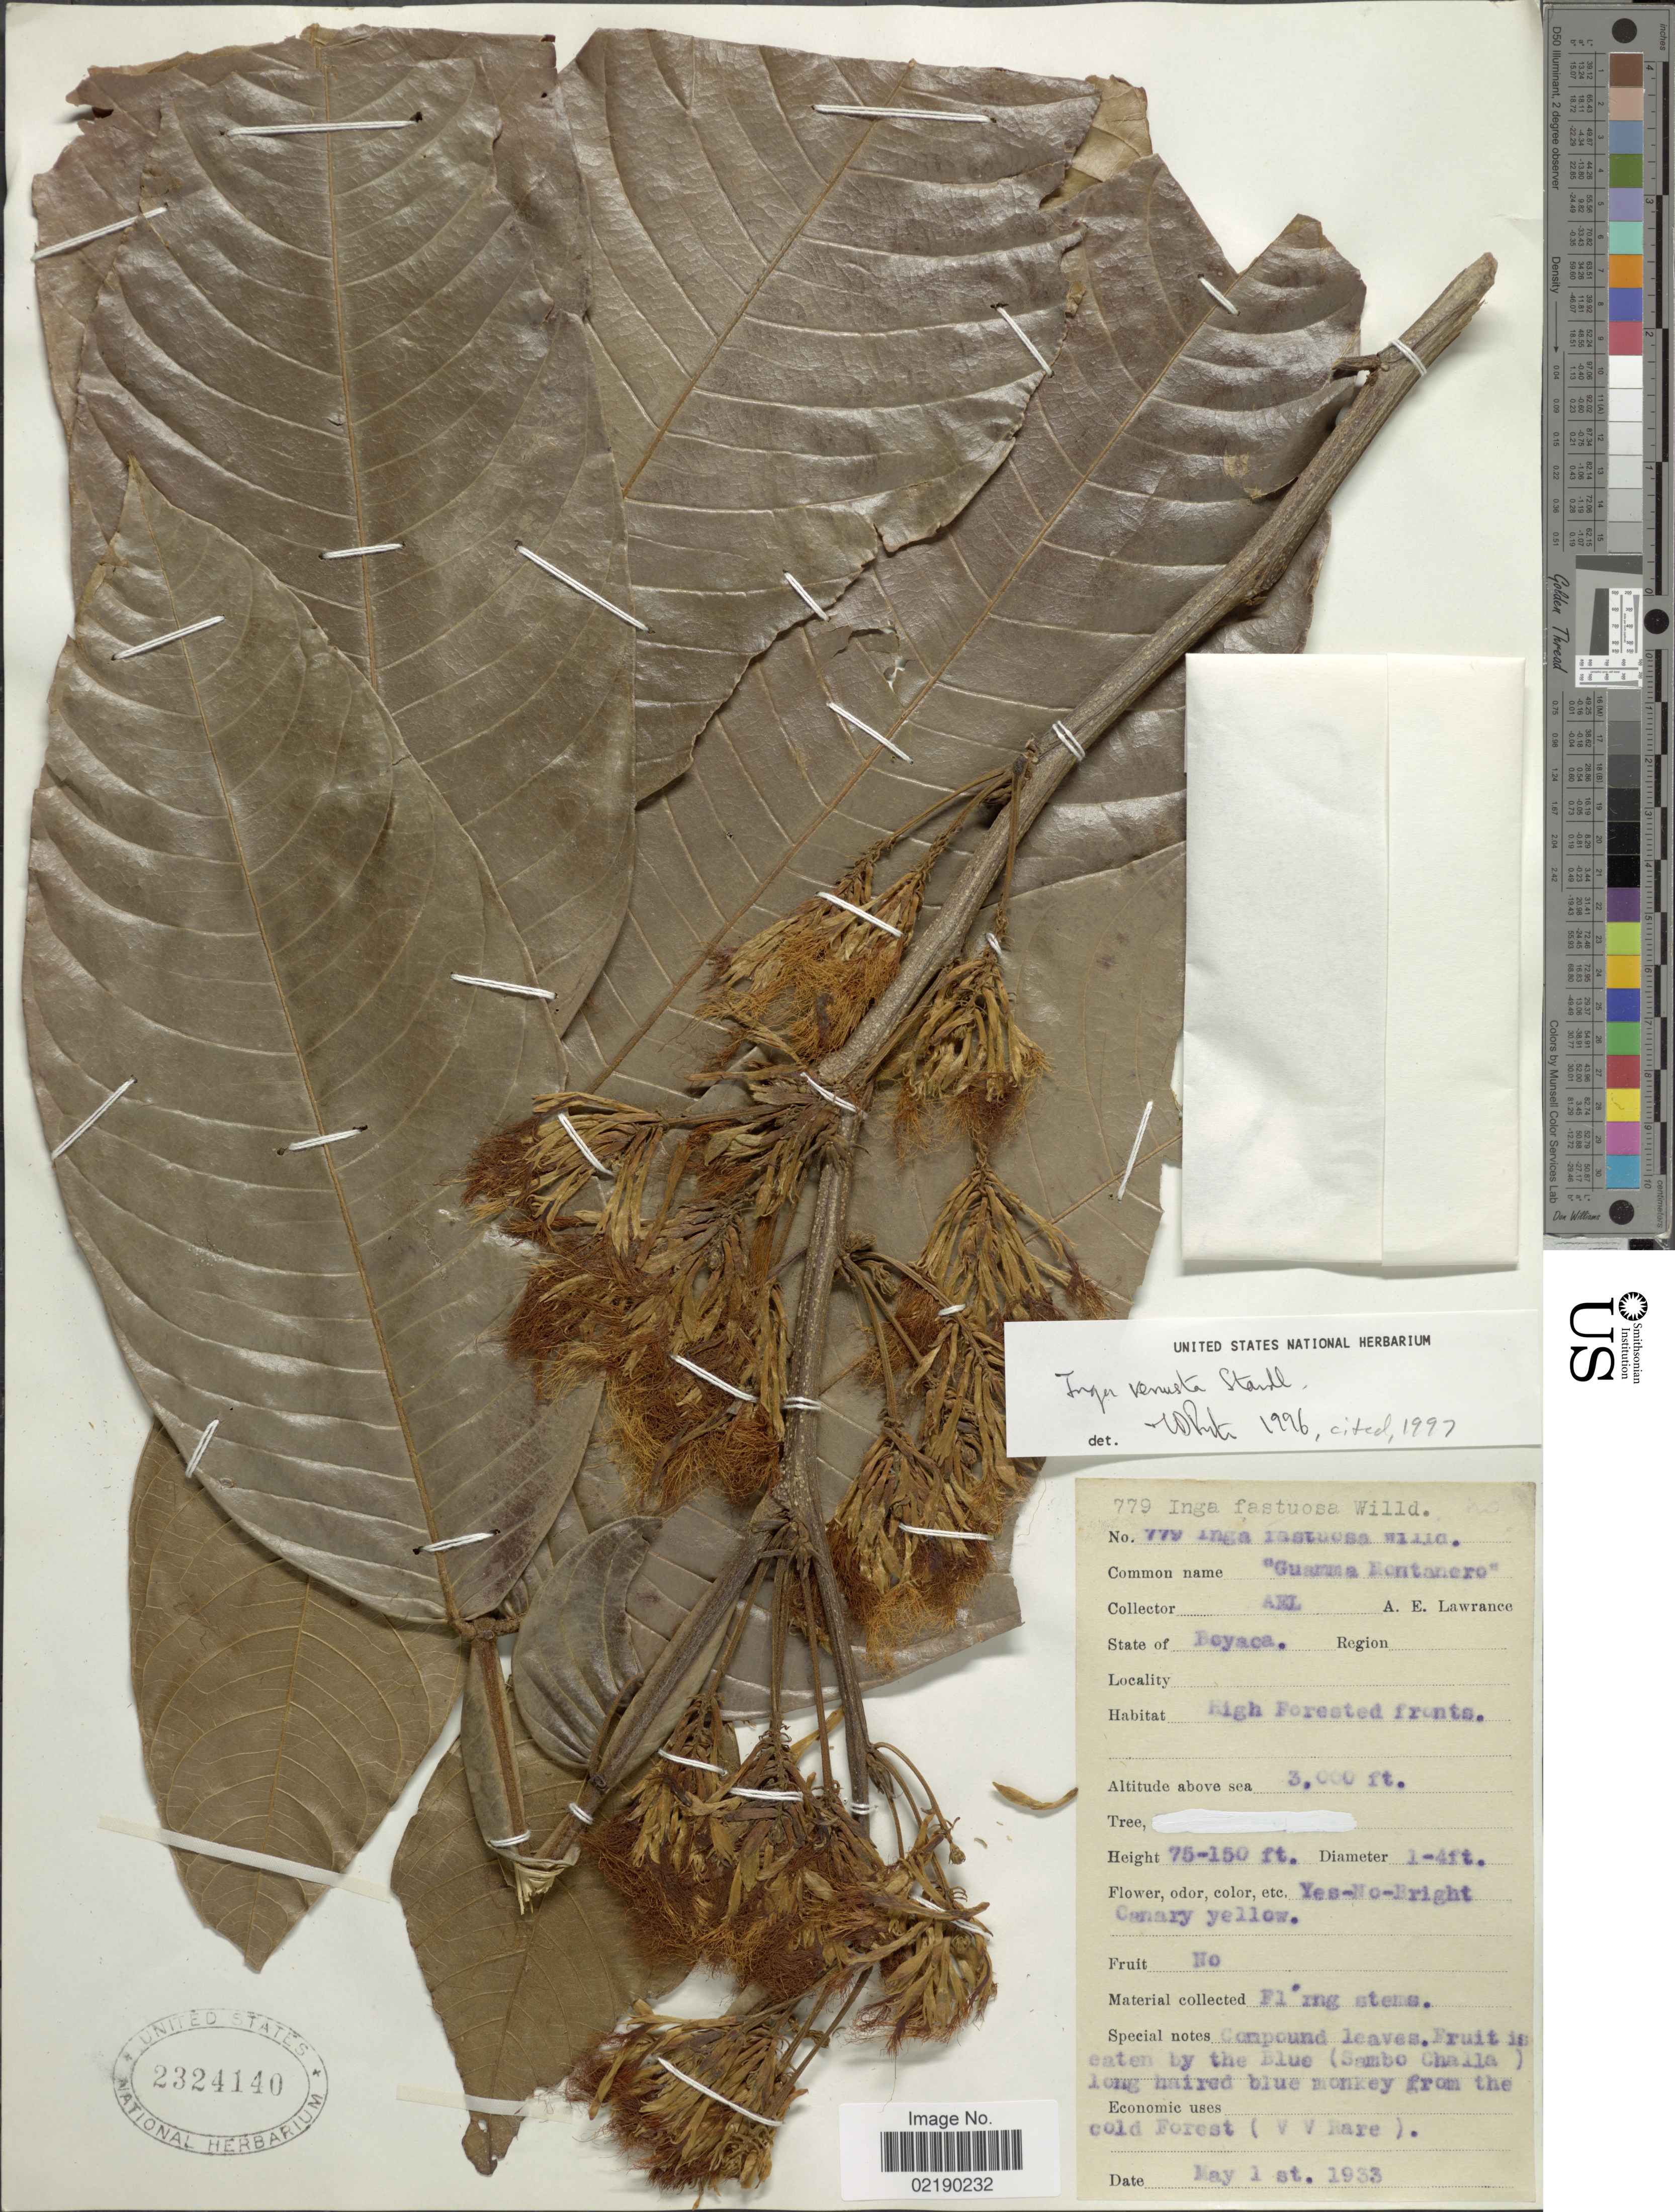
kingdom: Plantae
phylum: Tracheophyta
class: Magnoliopsida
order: Fabales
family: Fabaceae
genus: Inga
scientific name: Inga venusta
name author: Standl.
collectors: A. Lawrance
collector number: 779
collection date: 1933-05-01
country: Colombia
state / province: Boyacá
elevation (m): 914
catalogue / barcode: US 2324140